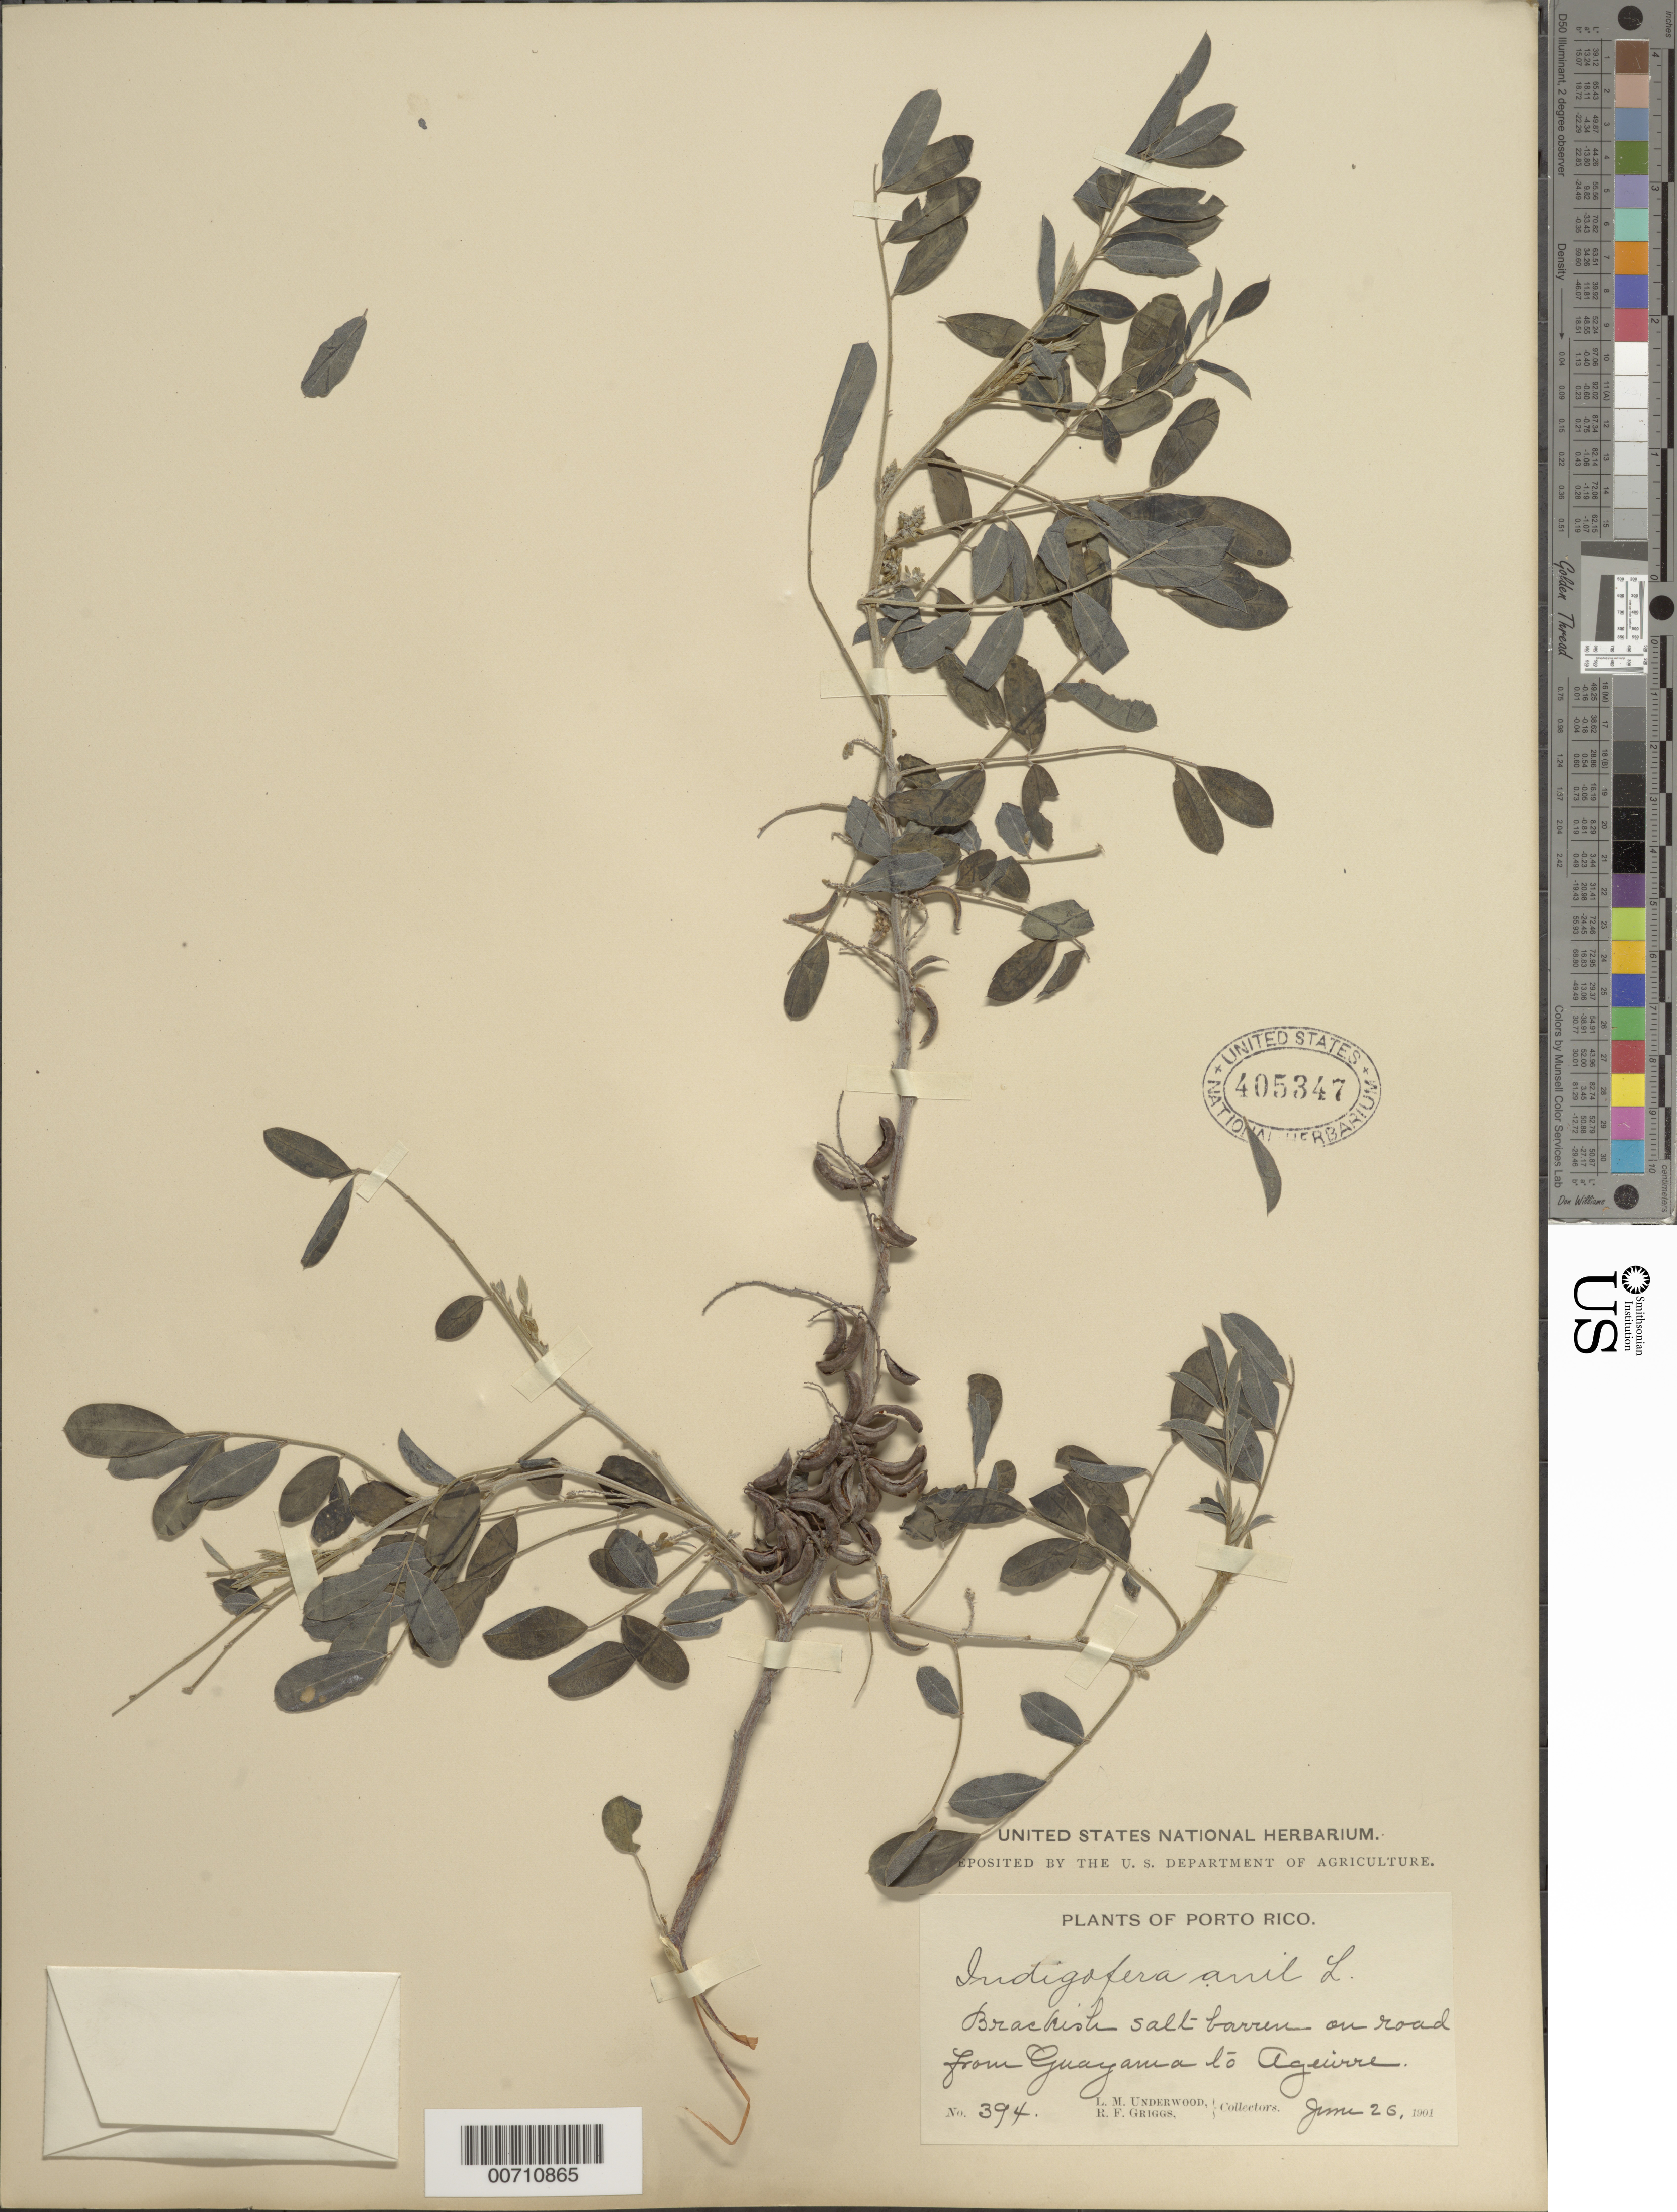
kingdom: Plantae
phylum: Tracheophyta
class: Magnoliopsida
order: Fabales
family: Fabaceae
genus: Indigofera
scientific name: Indigofera suffruticosa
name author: Mill.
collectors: L. M. Underwood & R. F. Griggs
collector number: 394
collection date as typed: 26 Jun 1901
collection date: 1901-06-26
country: Puerto Rico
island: Greater Antilles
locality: Guayama to Aguirre, Rd. from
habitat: Brackish salt-barren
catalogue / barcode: US 405347